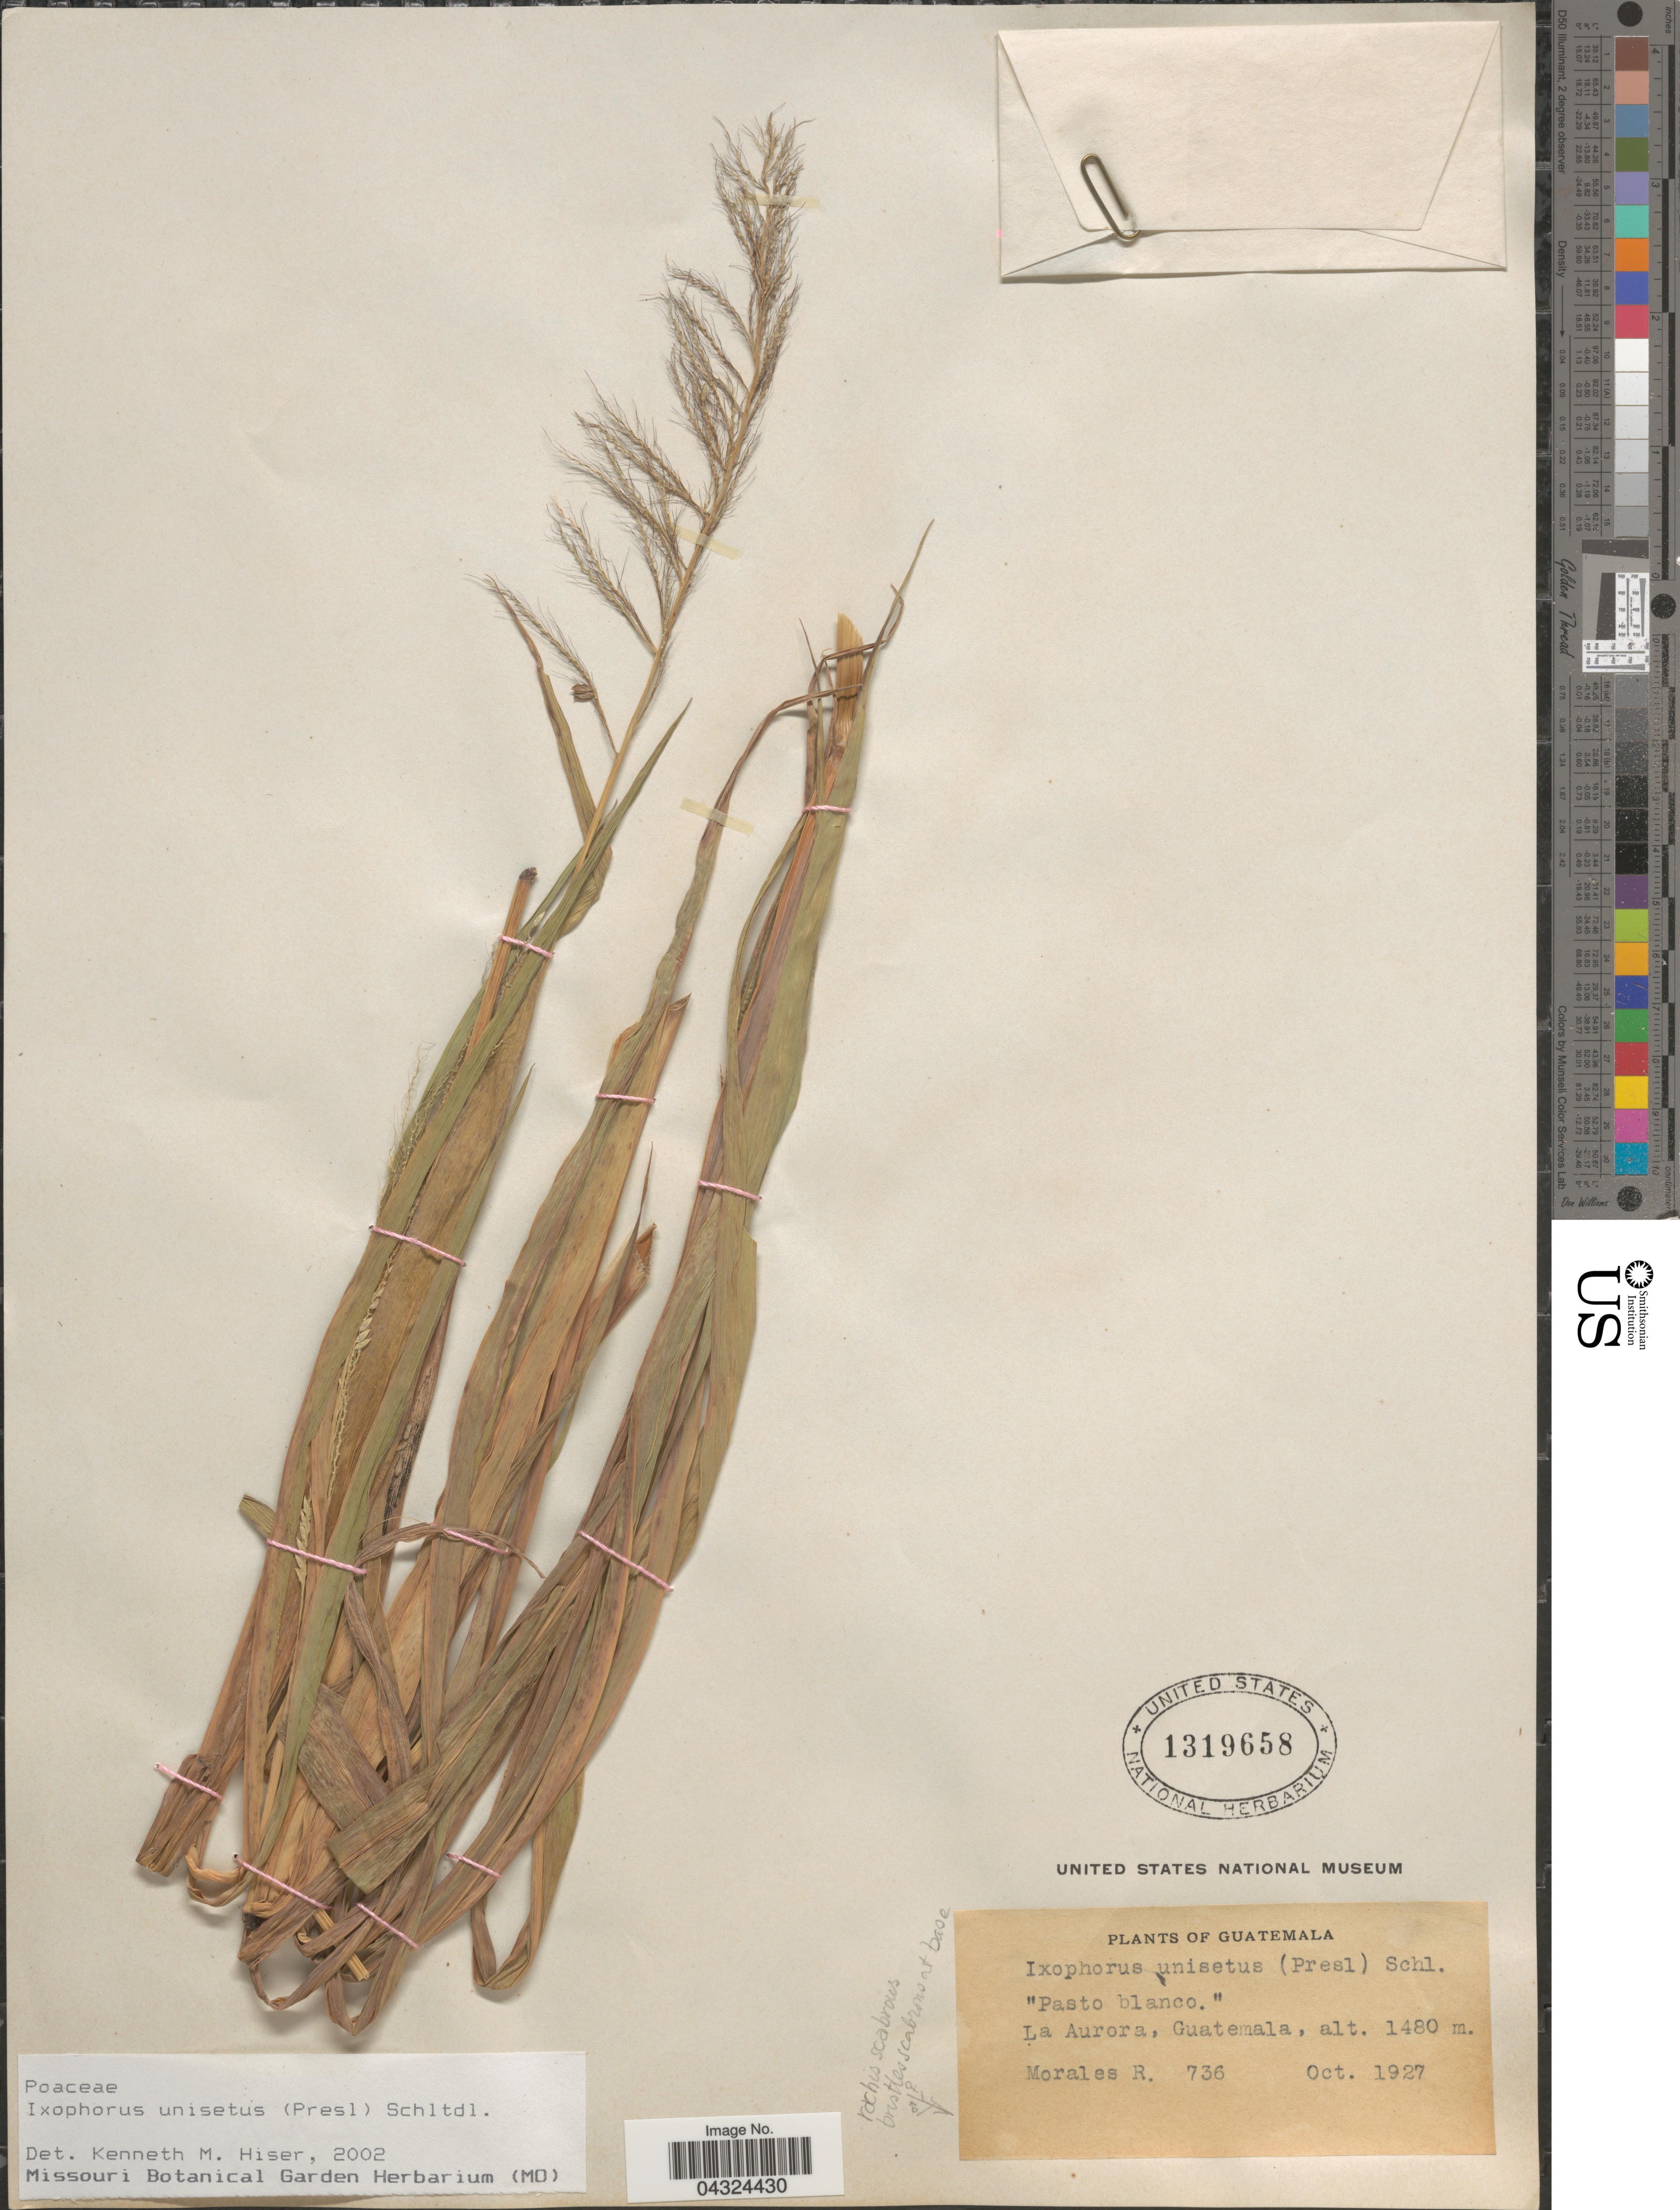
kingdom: Plantae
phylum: Tracheophyta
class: Liliopsida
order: Poales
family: Poaceae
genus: Ixophorus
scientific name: Ixophorus unisetus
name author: (J. Presl) Schltdl.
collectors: R. Morales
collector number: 736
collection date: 1927-10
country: Guatemala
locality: La Aurora.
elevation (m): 1480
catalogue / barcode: US 1319658